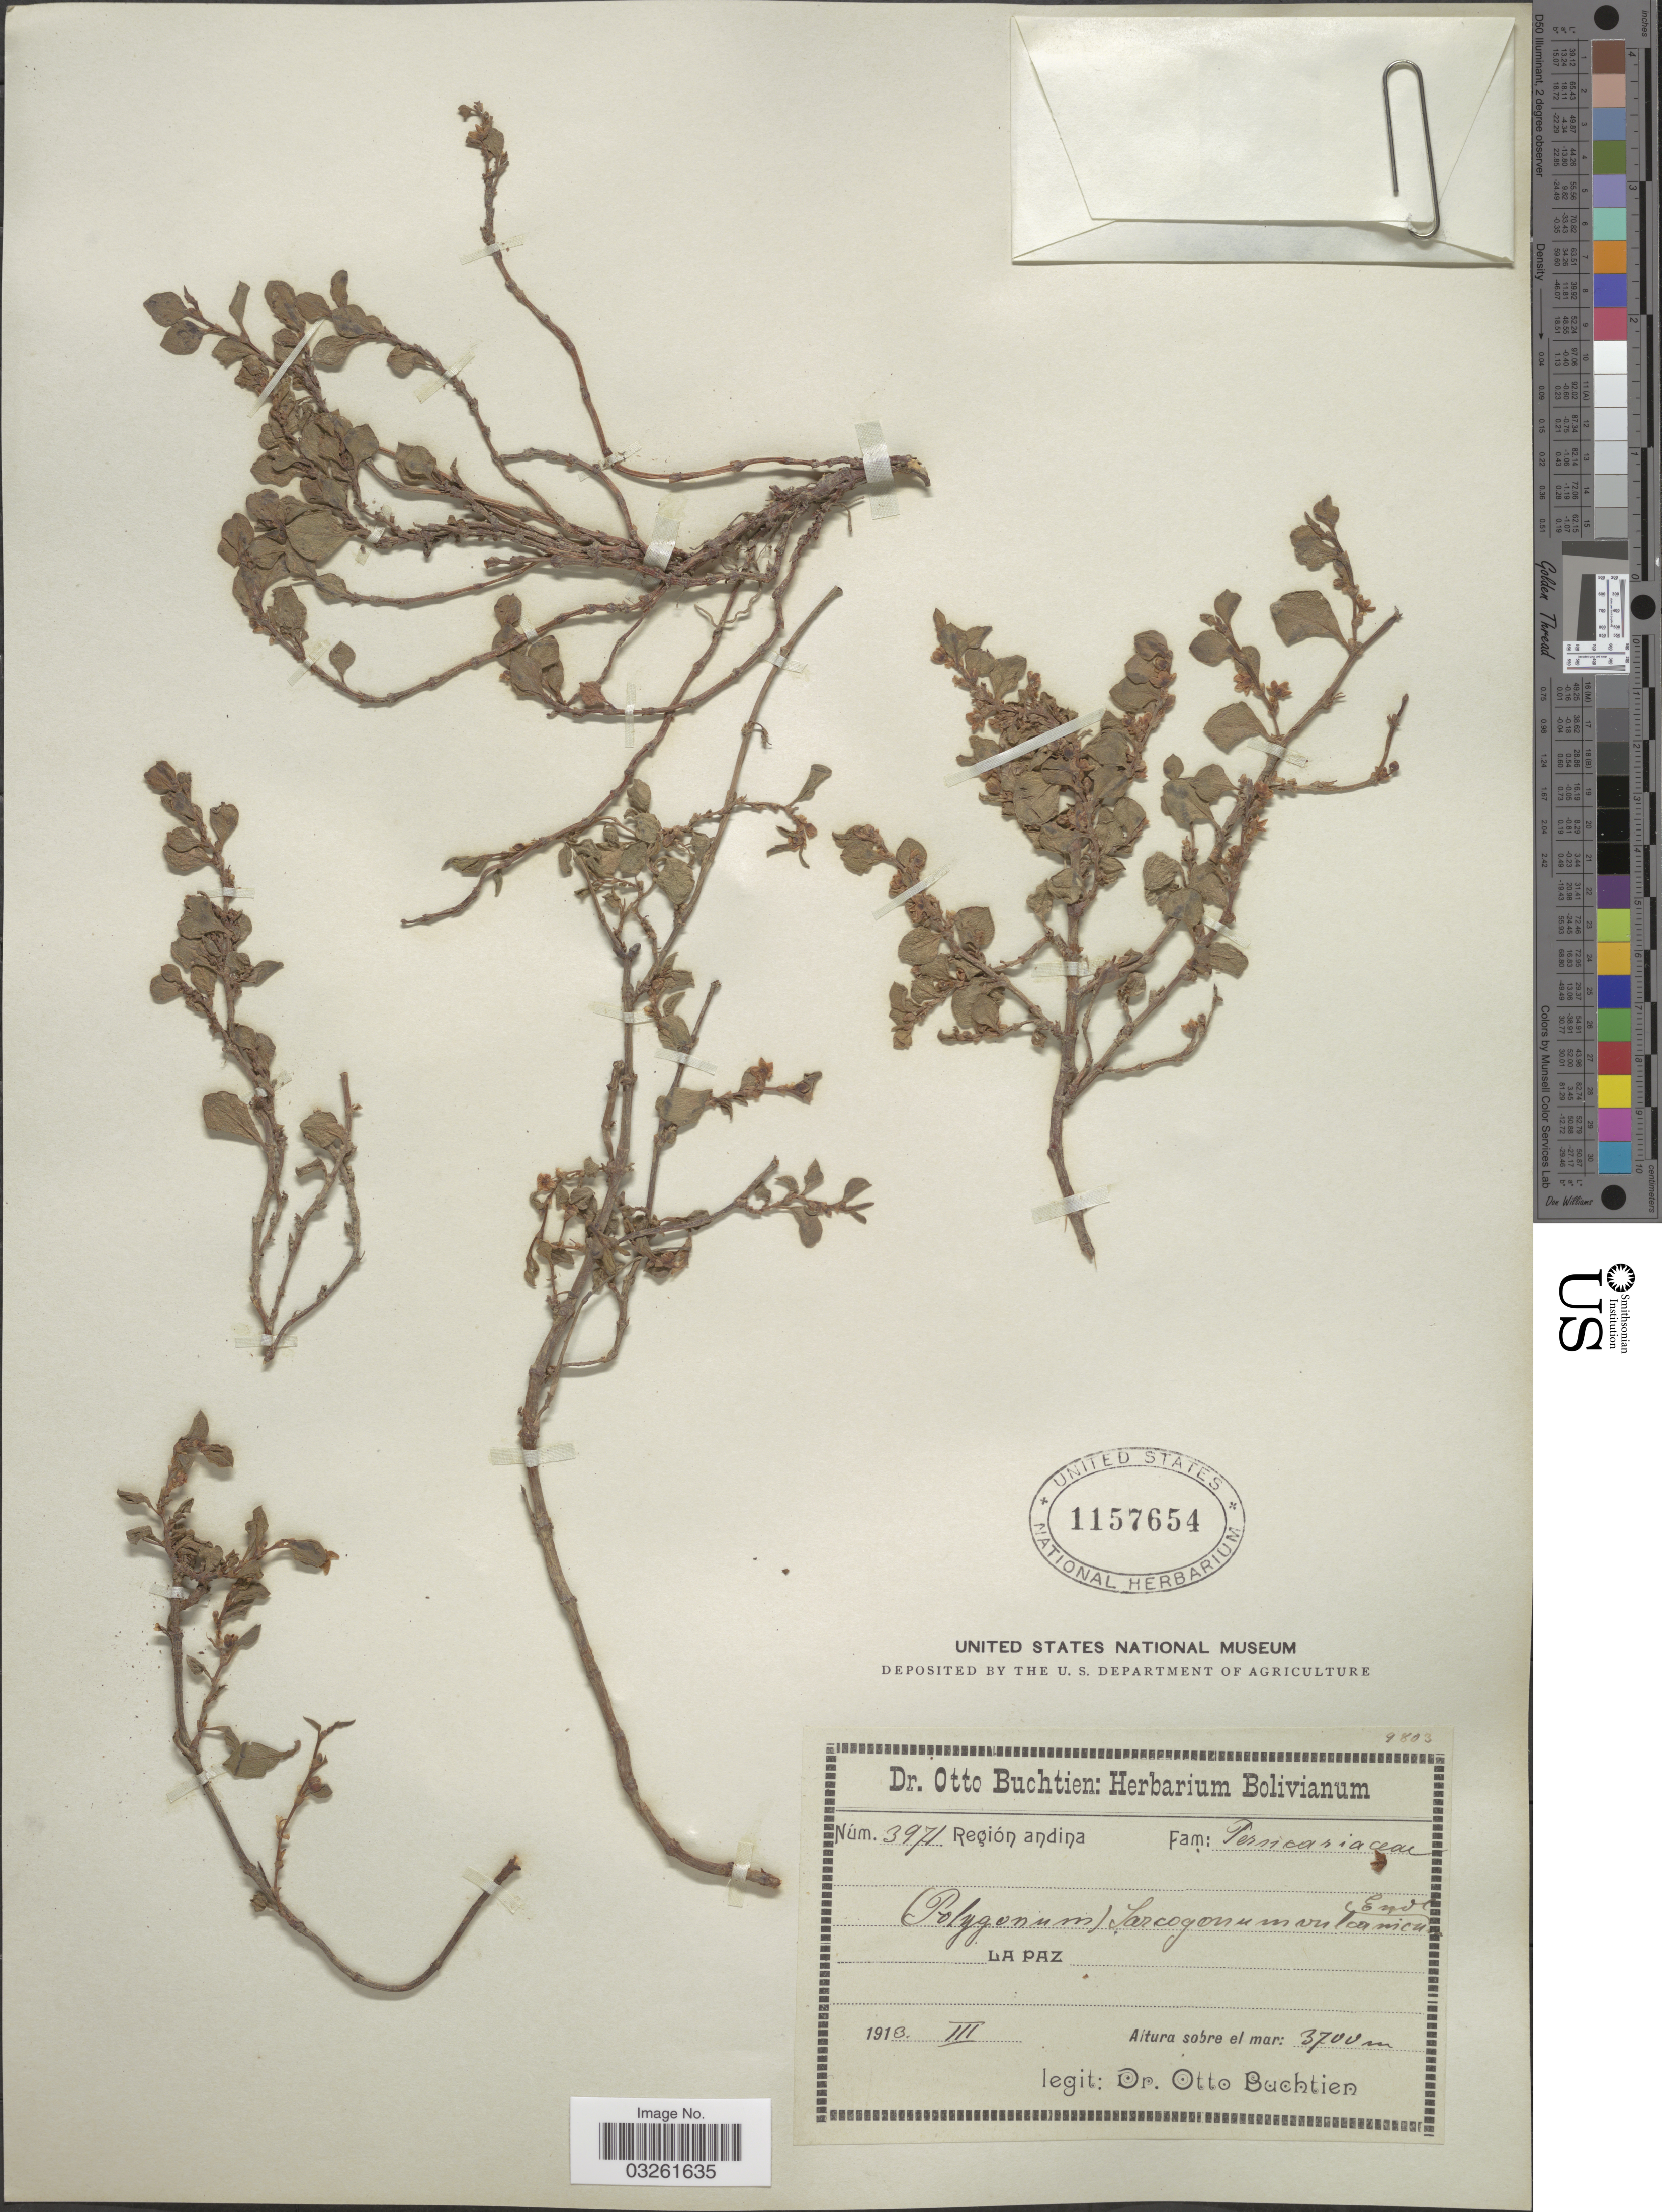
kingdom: Plantae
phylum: Tracheophyta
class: Magnoliopsida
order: Caryophyllales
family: Polygonaceae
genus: Muehlenbeckia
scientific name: Muehlenbeckia volcanica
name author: (Benth.) Endl.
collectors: O. Buchtien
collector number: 3971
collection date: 1913-03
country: Bolivia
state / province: La Paz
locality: Región Andina.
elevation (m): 3700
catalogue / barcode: US 1157654